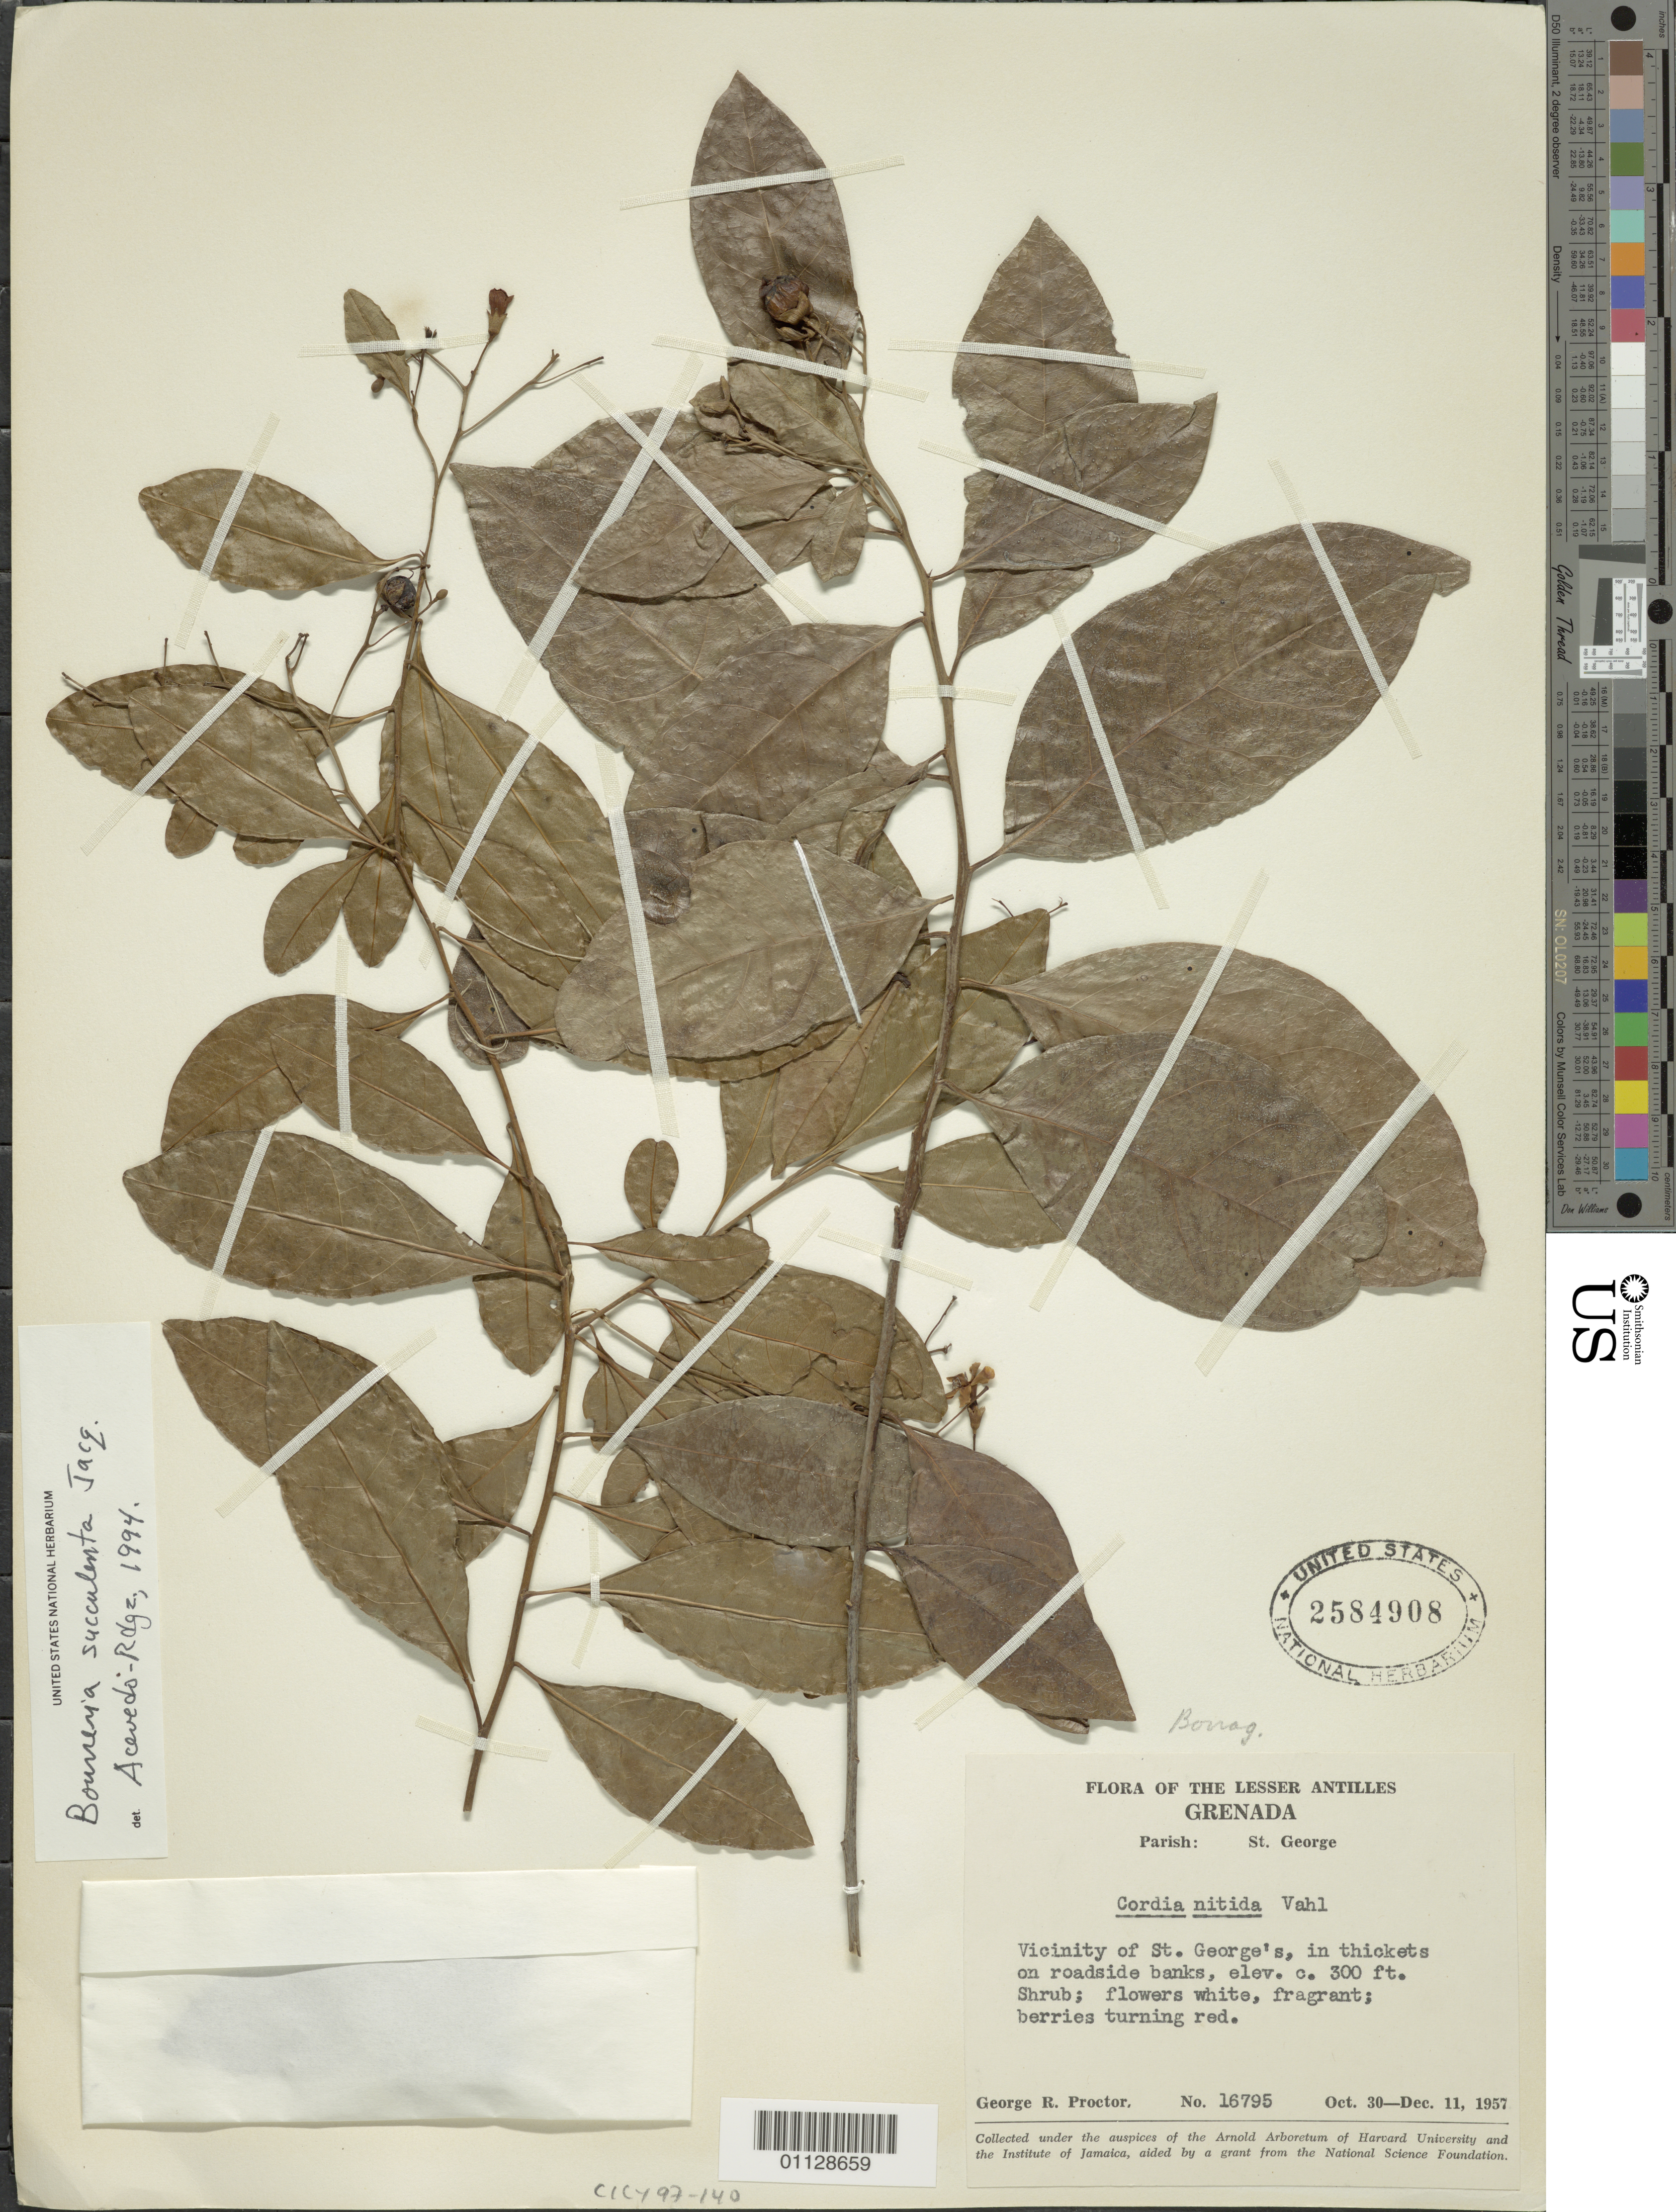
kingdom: Plantae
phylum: Tracheophyta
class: Magnoliopsida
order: Boraginales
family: Ehretiaceae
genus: Bourreria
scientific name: Bourreria succulenta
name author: Jacq.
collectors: G. R. Proctor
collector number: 16795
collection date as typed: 30 Oct 1957 to 11 Dec 1957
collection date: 1957-10-30/1957-12-11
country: Grenada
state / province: Saint George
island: Grenada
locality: Vicinity of St. George's, in thickets on roadside banks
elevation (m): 91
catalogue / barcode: US 2584908